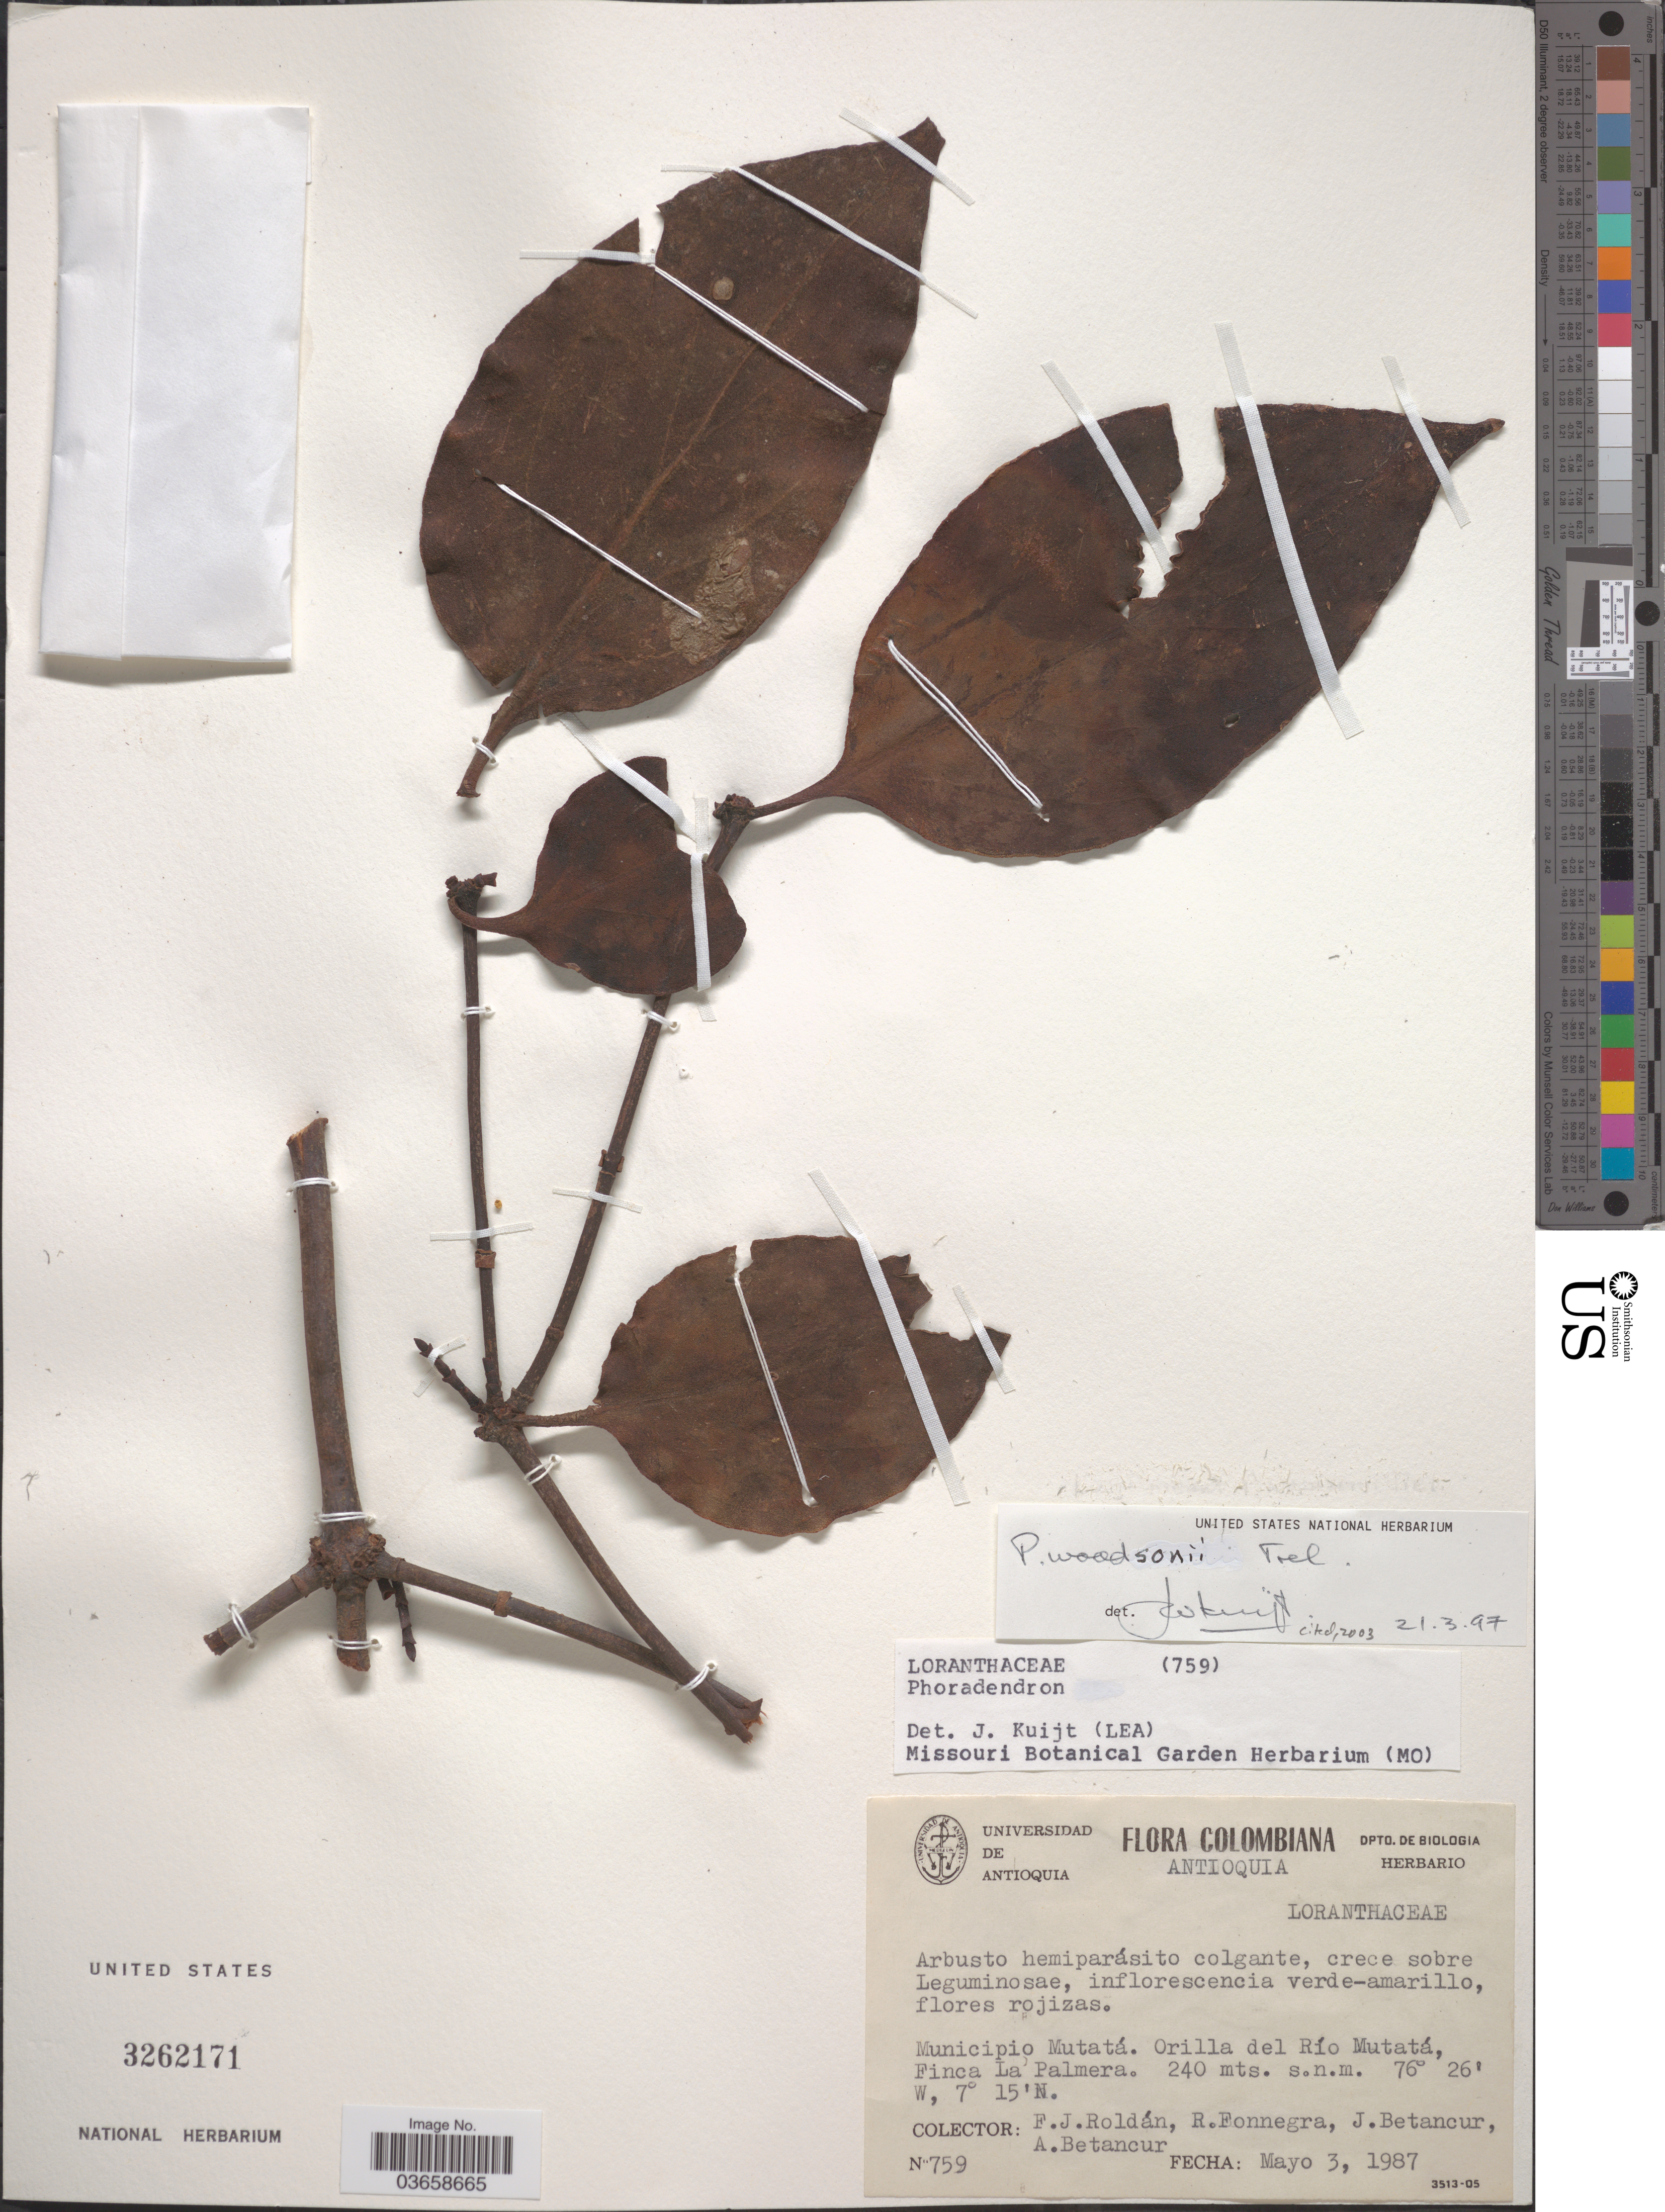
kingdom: Plantae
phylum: Tracheophyta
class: Magnoliopsida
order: Santalales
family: Viscaceae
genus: Phoradendron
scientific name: Phoradendron woodsonii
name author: Trel.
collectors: F. J. Roldán, R. Fonnegra, J. Betancur & A. Betancur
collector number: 759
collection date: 1987-05-03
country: Colombia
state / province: Antioquia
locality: Municipio Mutatá. Orilla del Río Mutatá, Finca La Palmera.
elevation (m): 240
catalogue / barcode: US 3262171